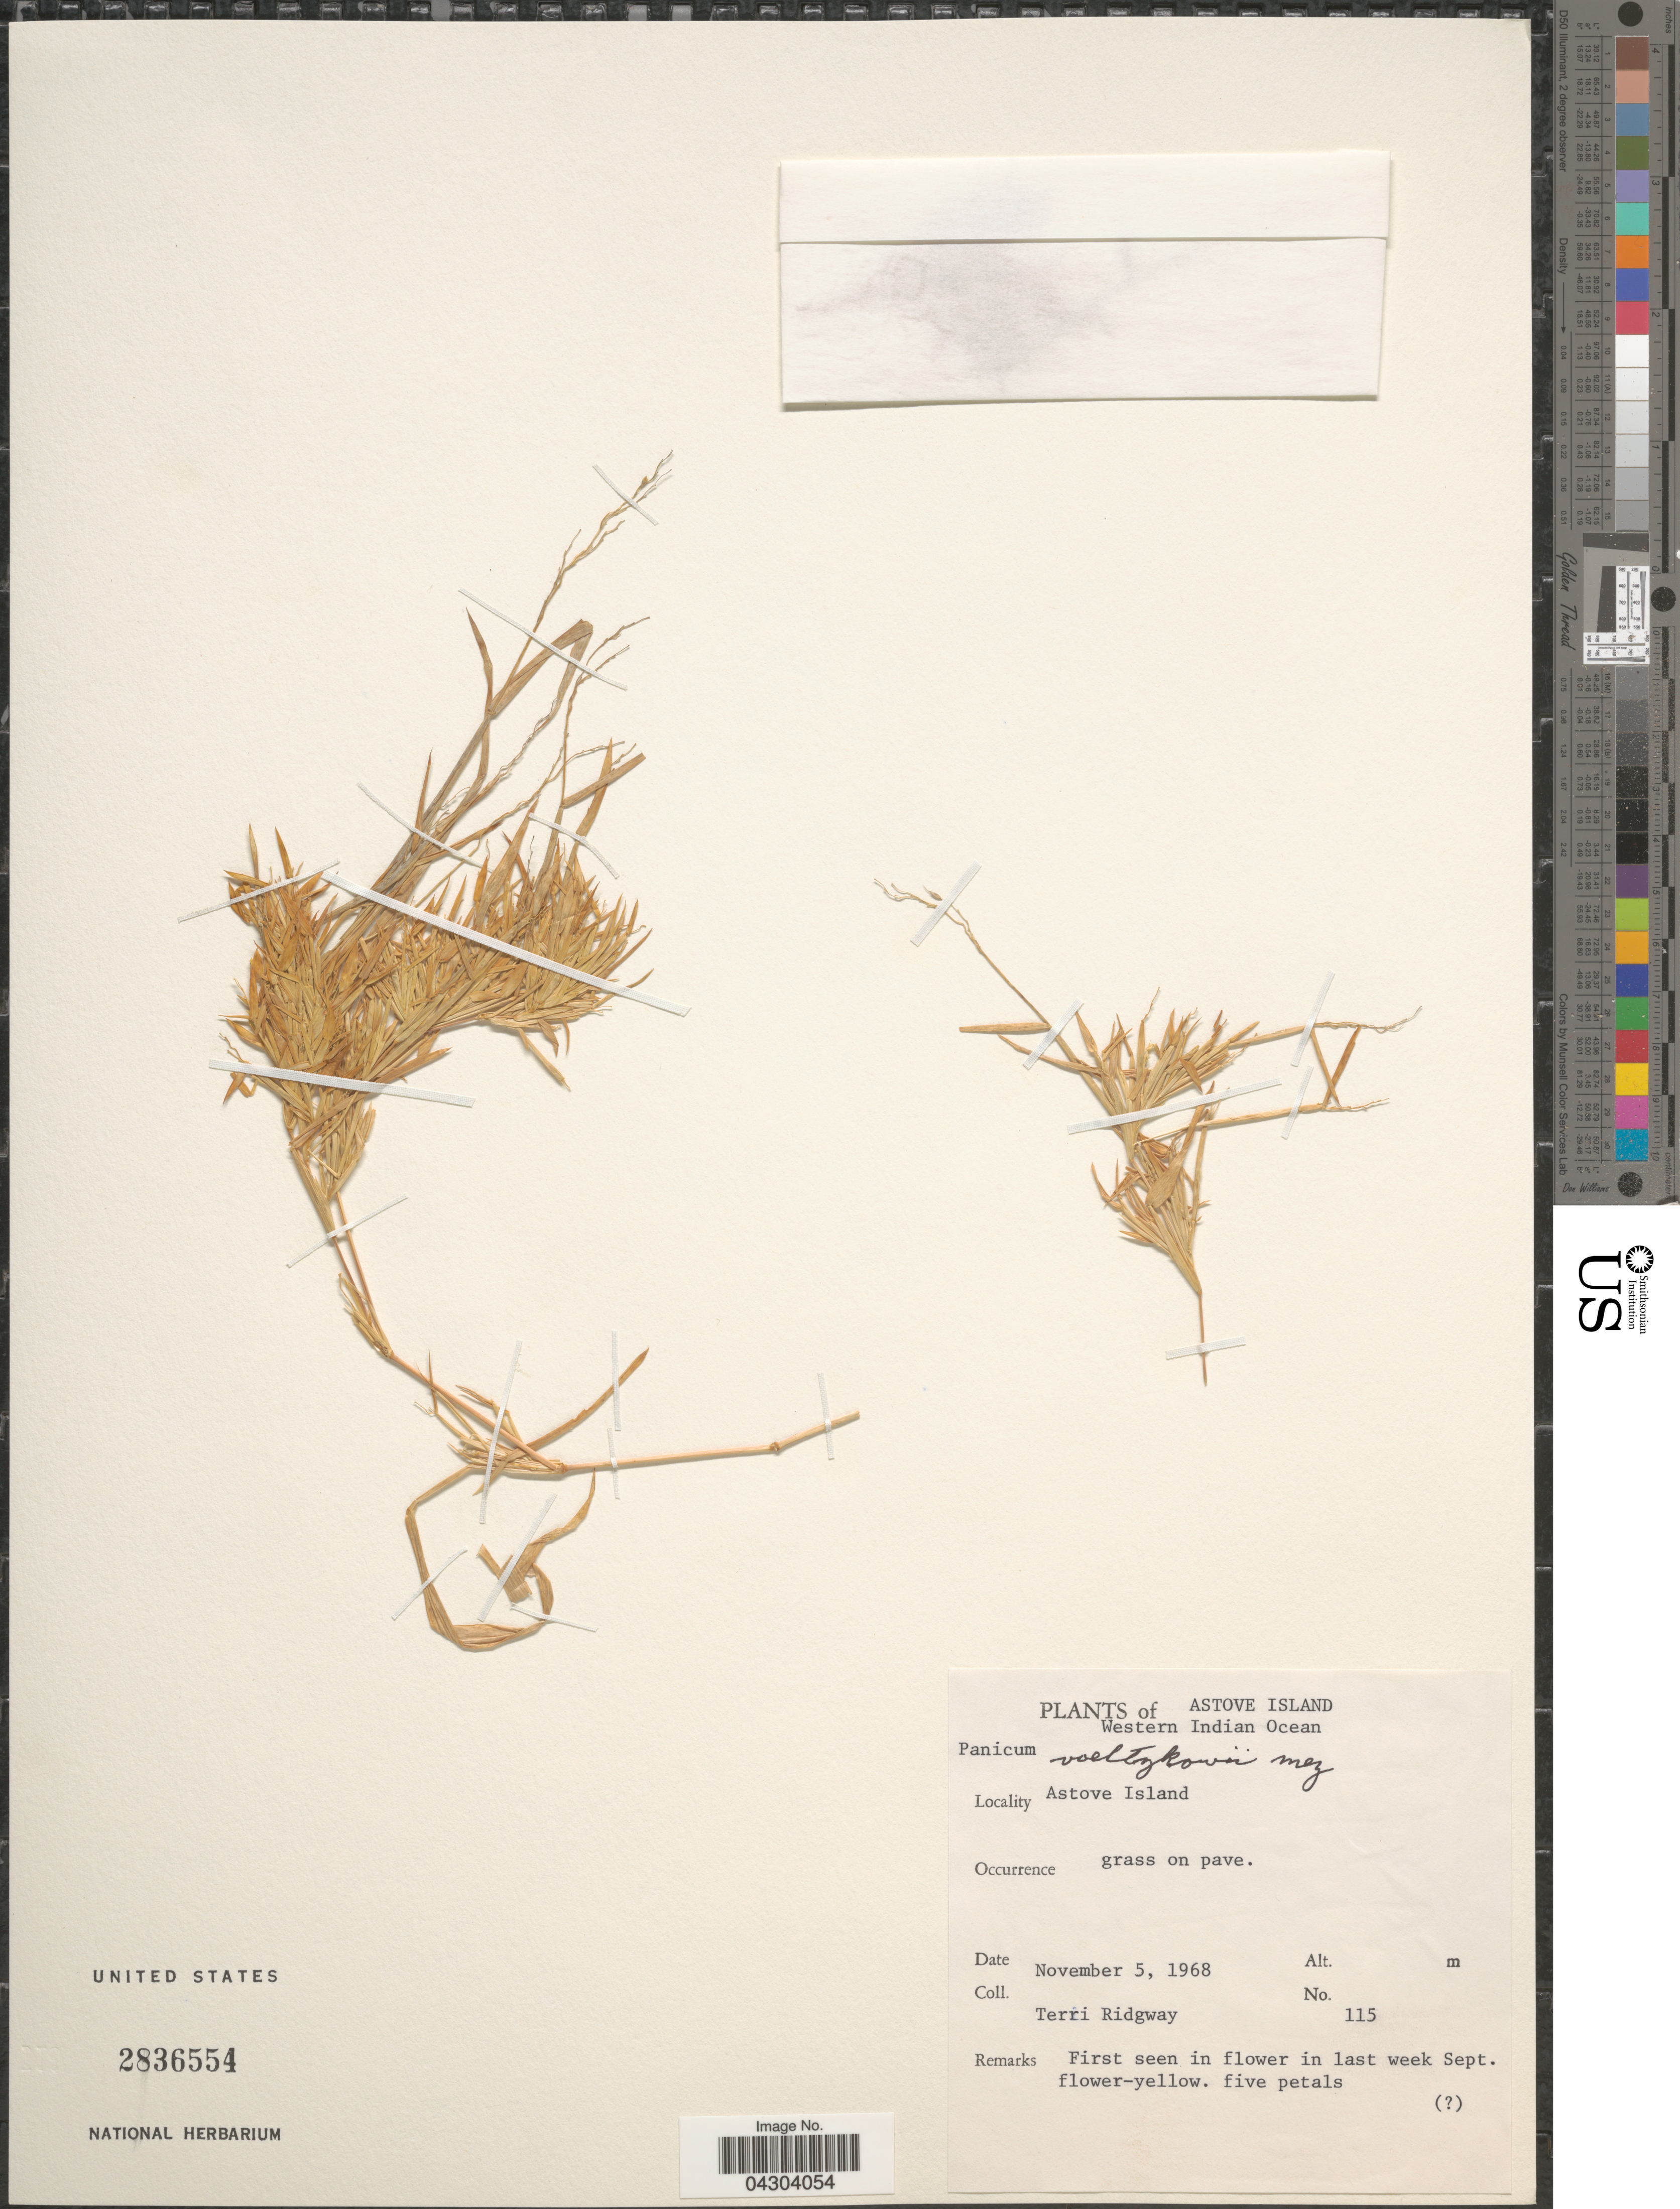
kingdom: Plantae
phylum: Tracheophyta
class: Liliopsida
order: Poales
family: Poaceae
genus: Panicum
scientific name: Panicum voeltzkowii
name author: Mez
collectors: T. Ridgway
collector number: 115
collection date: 1968-11-05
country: Seychelles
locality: Astove Island. Western Indian Ocean.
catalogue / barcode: US 2836554